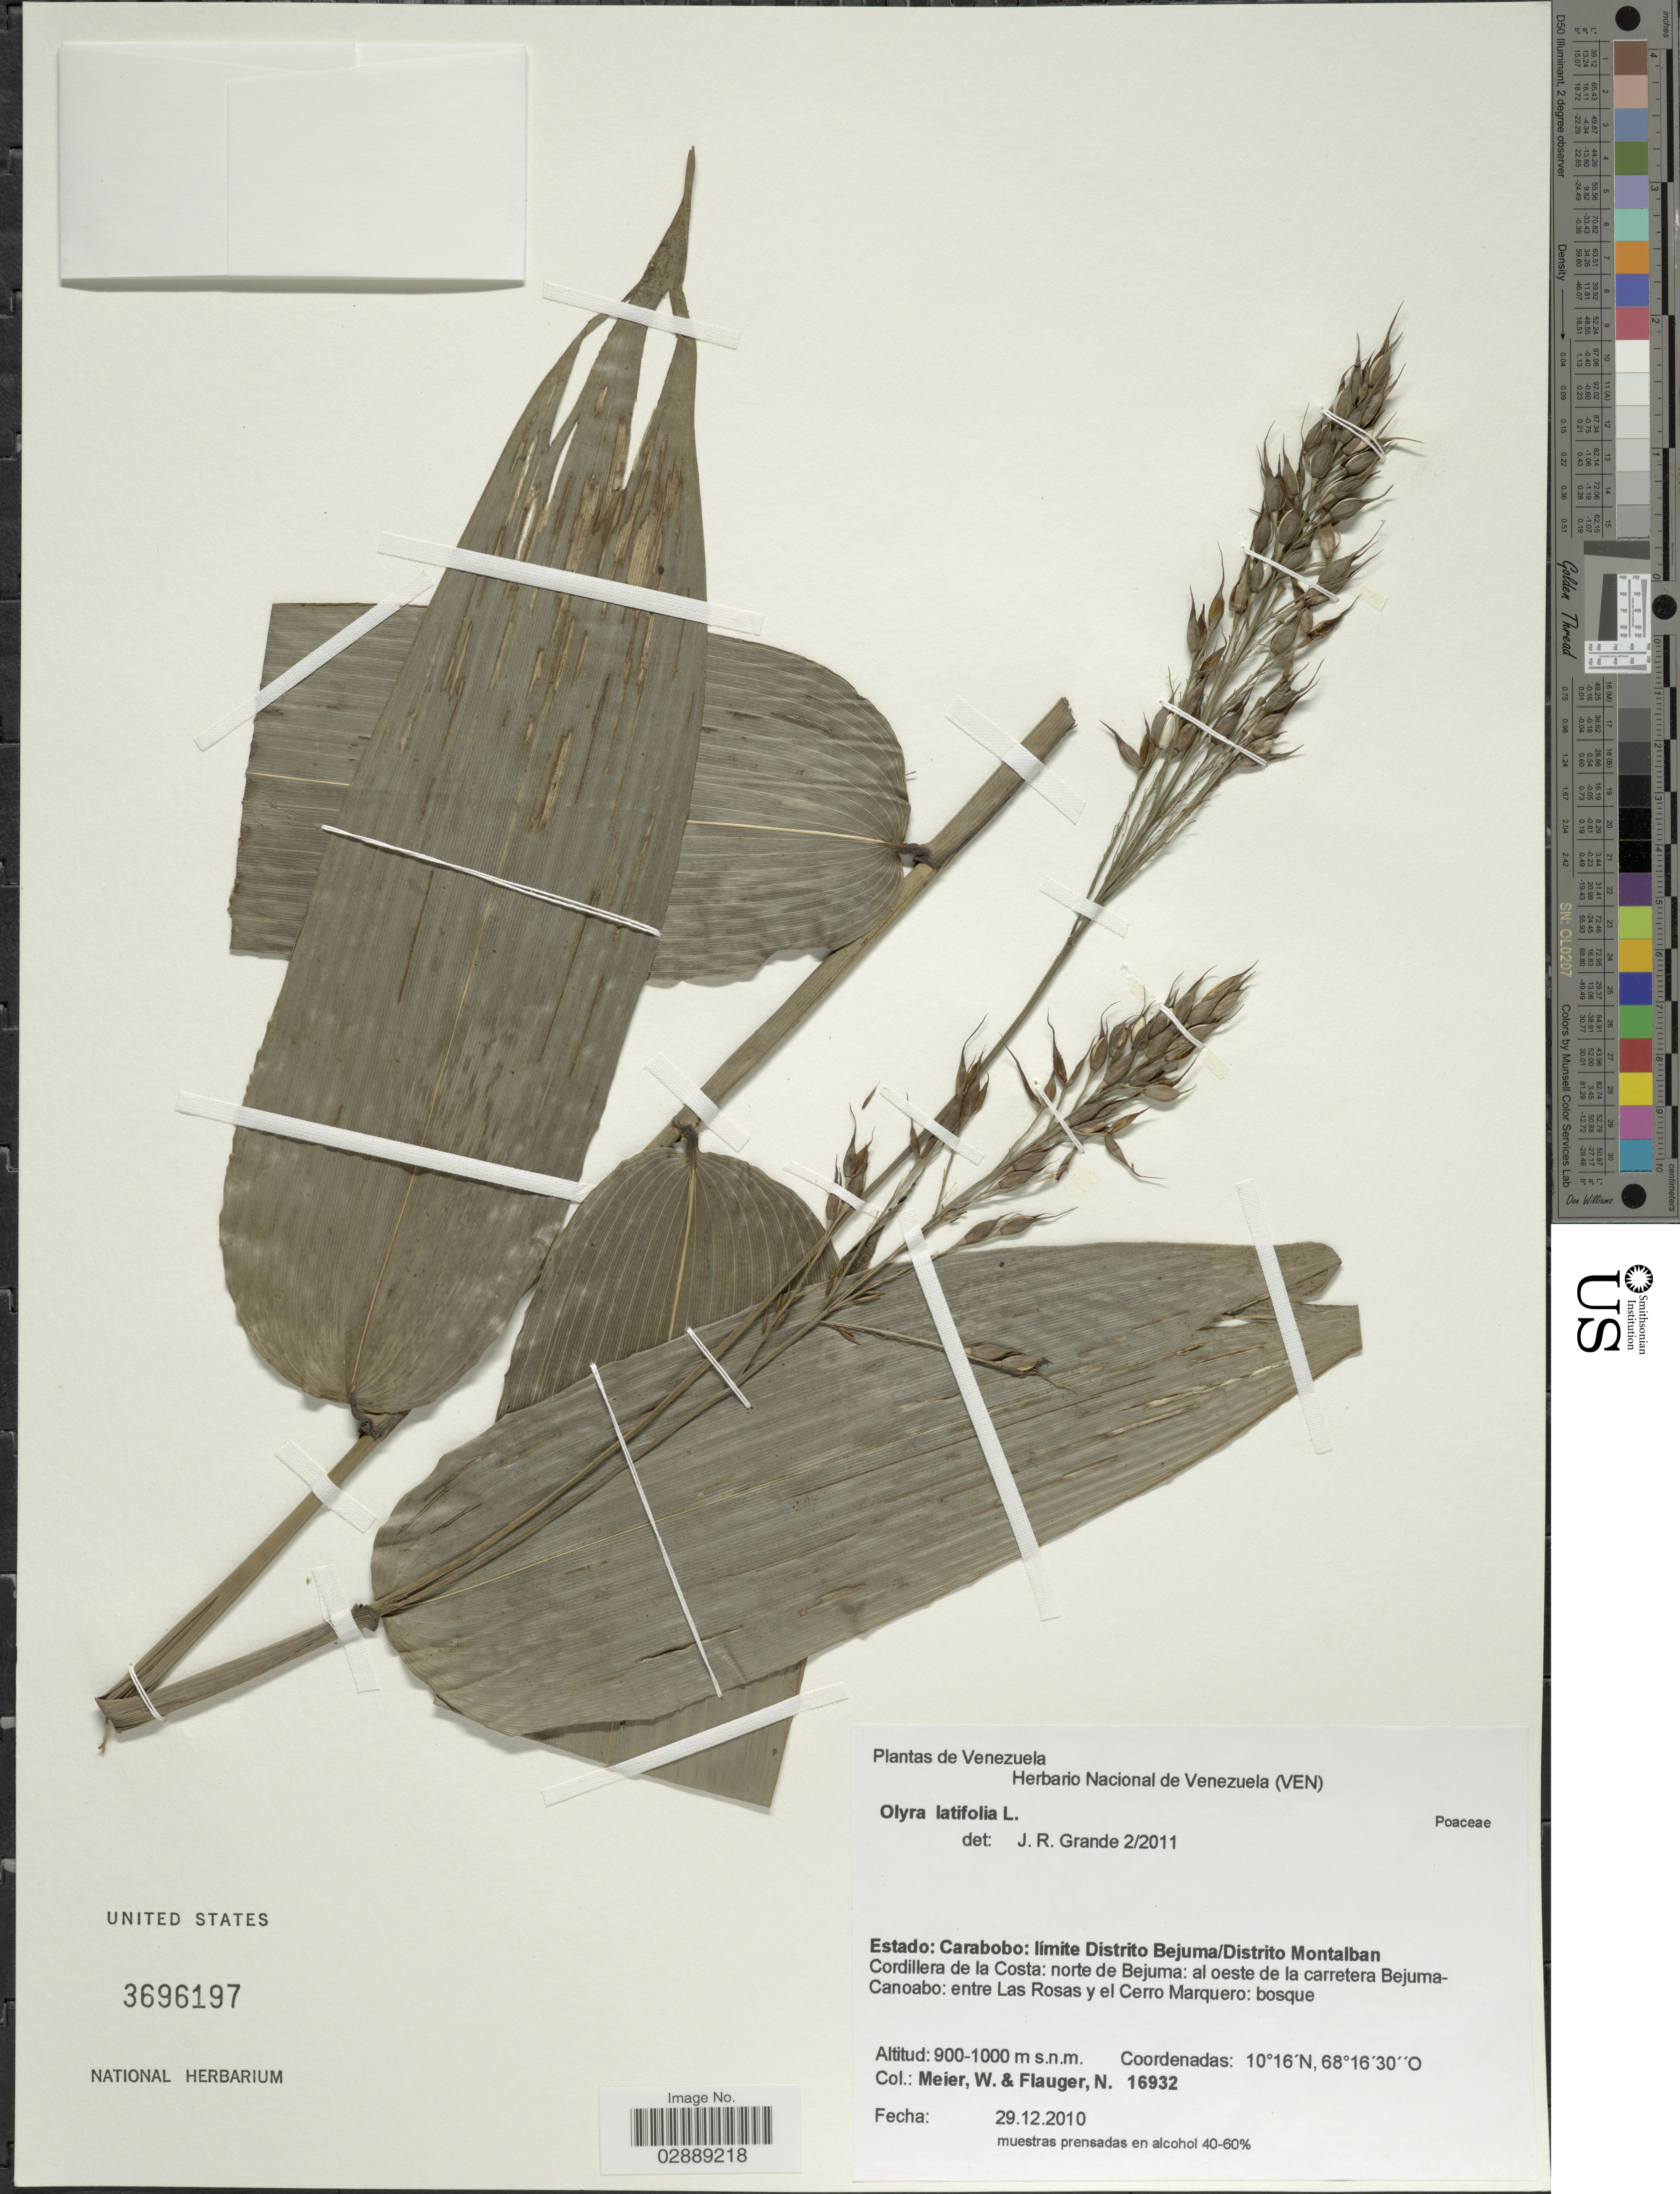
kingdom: Plantae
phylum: Tracheophyta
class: Liliopsida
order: Poales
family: Poaceae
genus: Olyra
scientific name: Olyra latifolia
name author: L.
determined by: Grande, J. R.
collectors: W. Meier & N. Flauger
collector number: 16932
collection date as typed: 29.12.2010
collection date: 2010-12-29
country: Venezuela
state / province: Carabobo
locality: limite Distrito Bejuma/Distrito Montalban. Cordillera de la Costa: norte de Bejuma: al oeste de la carretera Bejuma-Canoabo: entre Las Rosas y el Cerro Marquero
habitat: bosque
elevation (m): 900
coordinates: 10 16 N, 68 16 30 O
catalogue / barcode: US 3696197